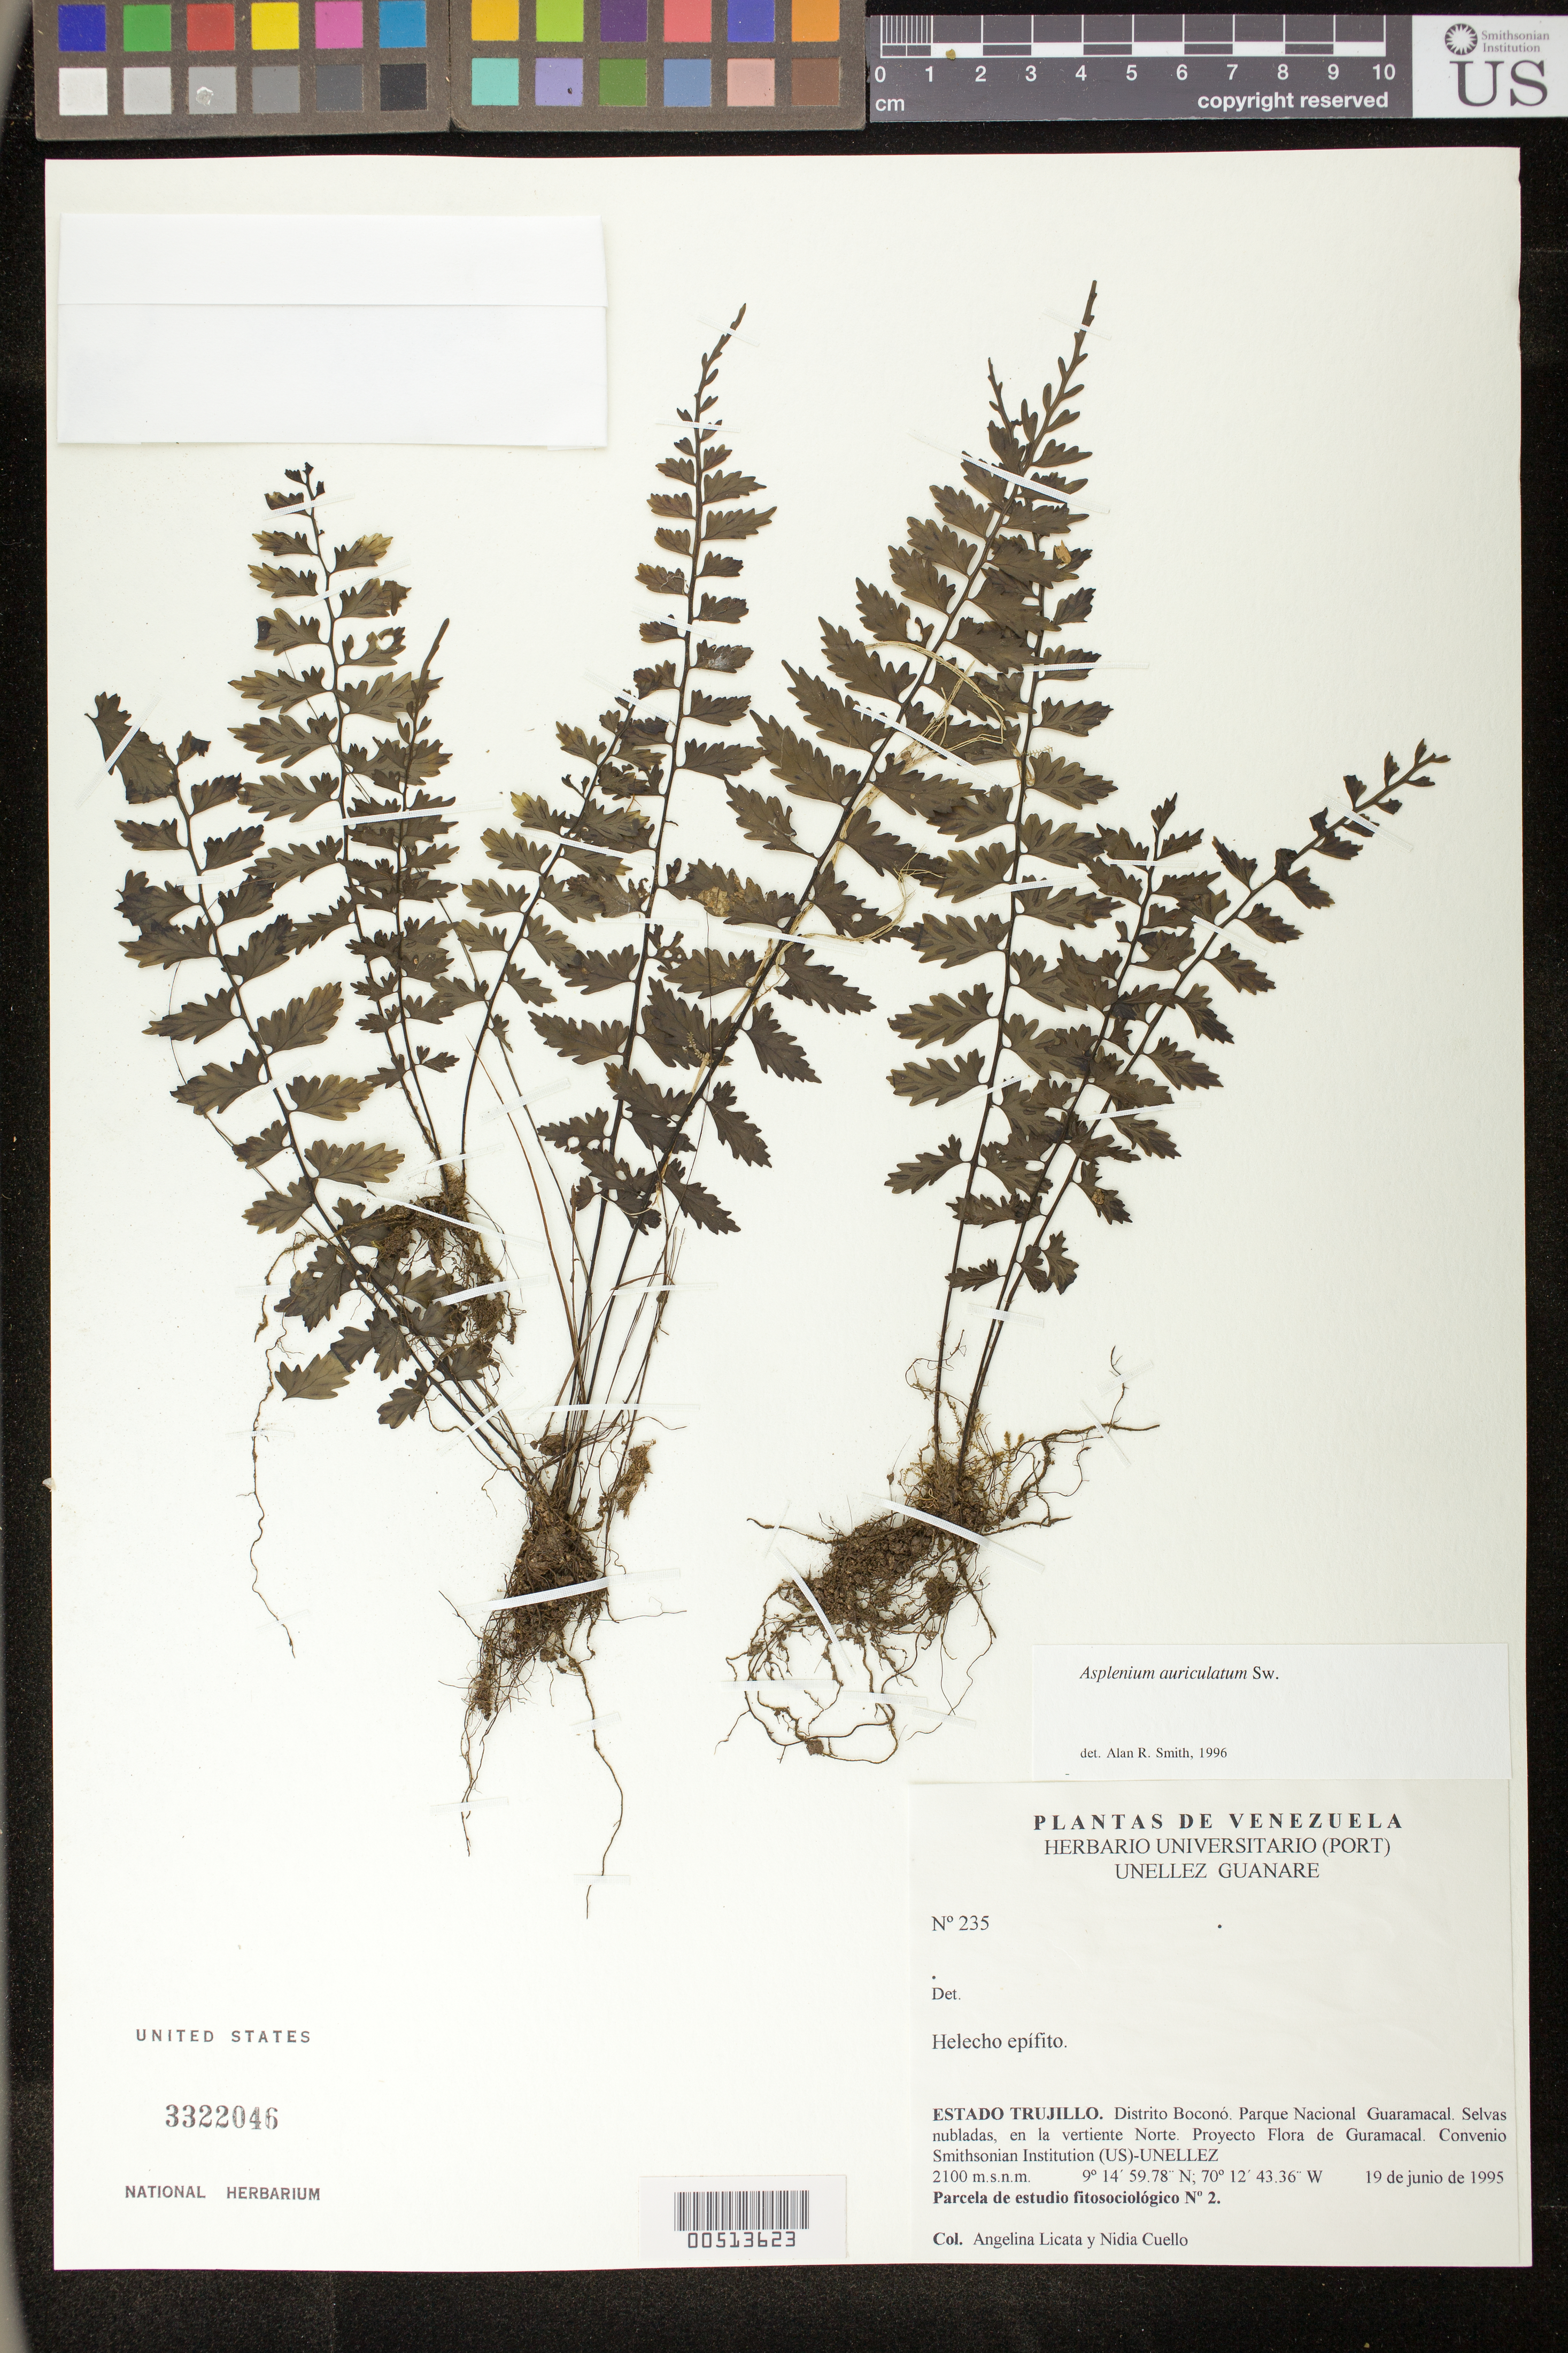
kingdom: Plantae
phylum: Tracheophyta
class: Polypodiopsida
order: Polypodiales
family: Aspleniaceae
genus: Asplenium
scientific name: Asplenium auriculatum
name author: Sw.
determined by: Smith, Alan R., (UC)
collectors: A. Licata & N. L. Cuello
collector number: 235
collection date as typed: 19 Jun 1995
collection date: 1995-06-19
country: Venezuela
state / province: Trujillo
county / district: Boconó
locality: Parque Nacional Guaramacal, vertiente N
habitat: Selvas nubladas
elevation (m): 2100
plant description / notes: AAU, PORT, UC, US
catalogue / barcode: US 3322046